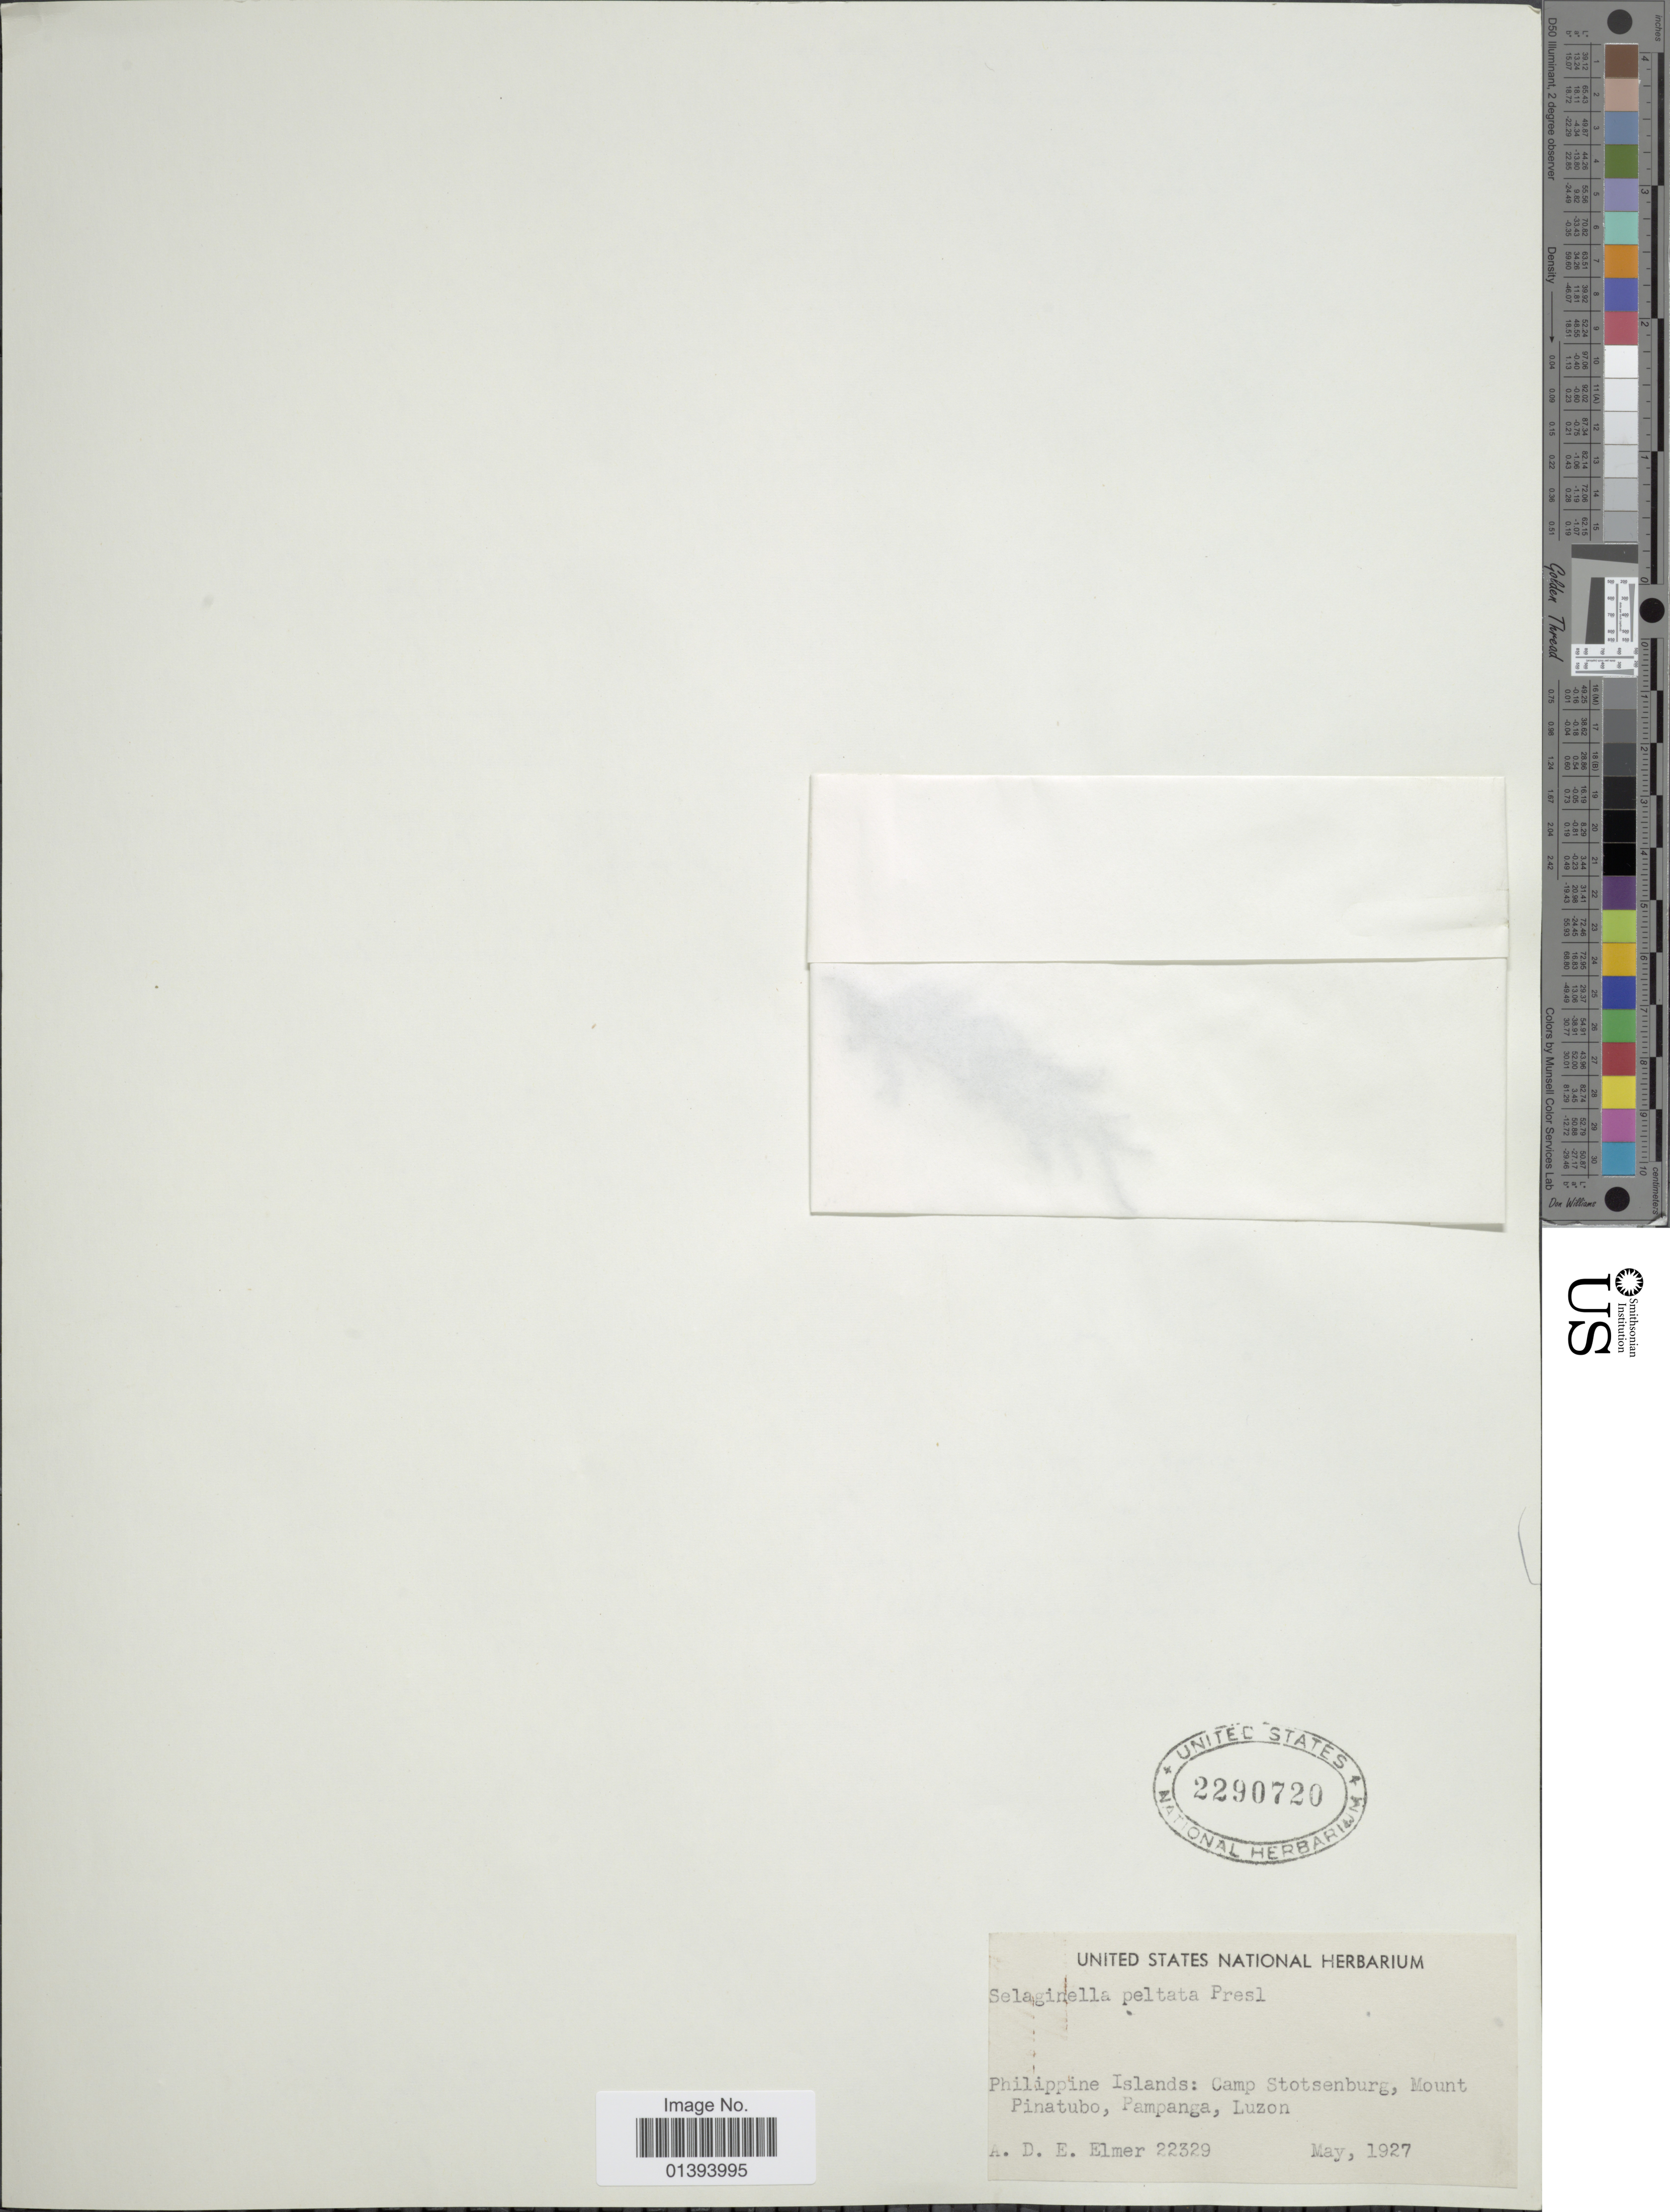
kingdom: Plantae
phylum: Tracheophyta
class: Lycopodiopsida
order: Selaginellales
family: Selaginellaceae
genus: Selaginella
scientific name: Selaginella peltata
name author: C. Presl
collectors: A. D. E. Elmer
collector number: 22329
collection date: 1927-05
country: Philippines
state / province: Central Luzon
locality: Philippine Island: Camp Stotsenburg, Mount Pinatubo, Pampanga, Luzon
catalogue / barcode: US 2290720